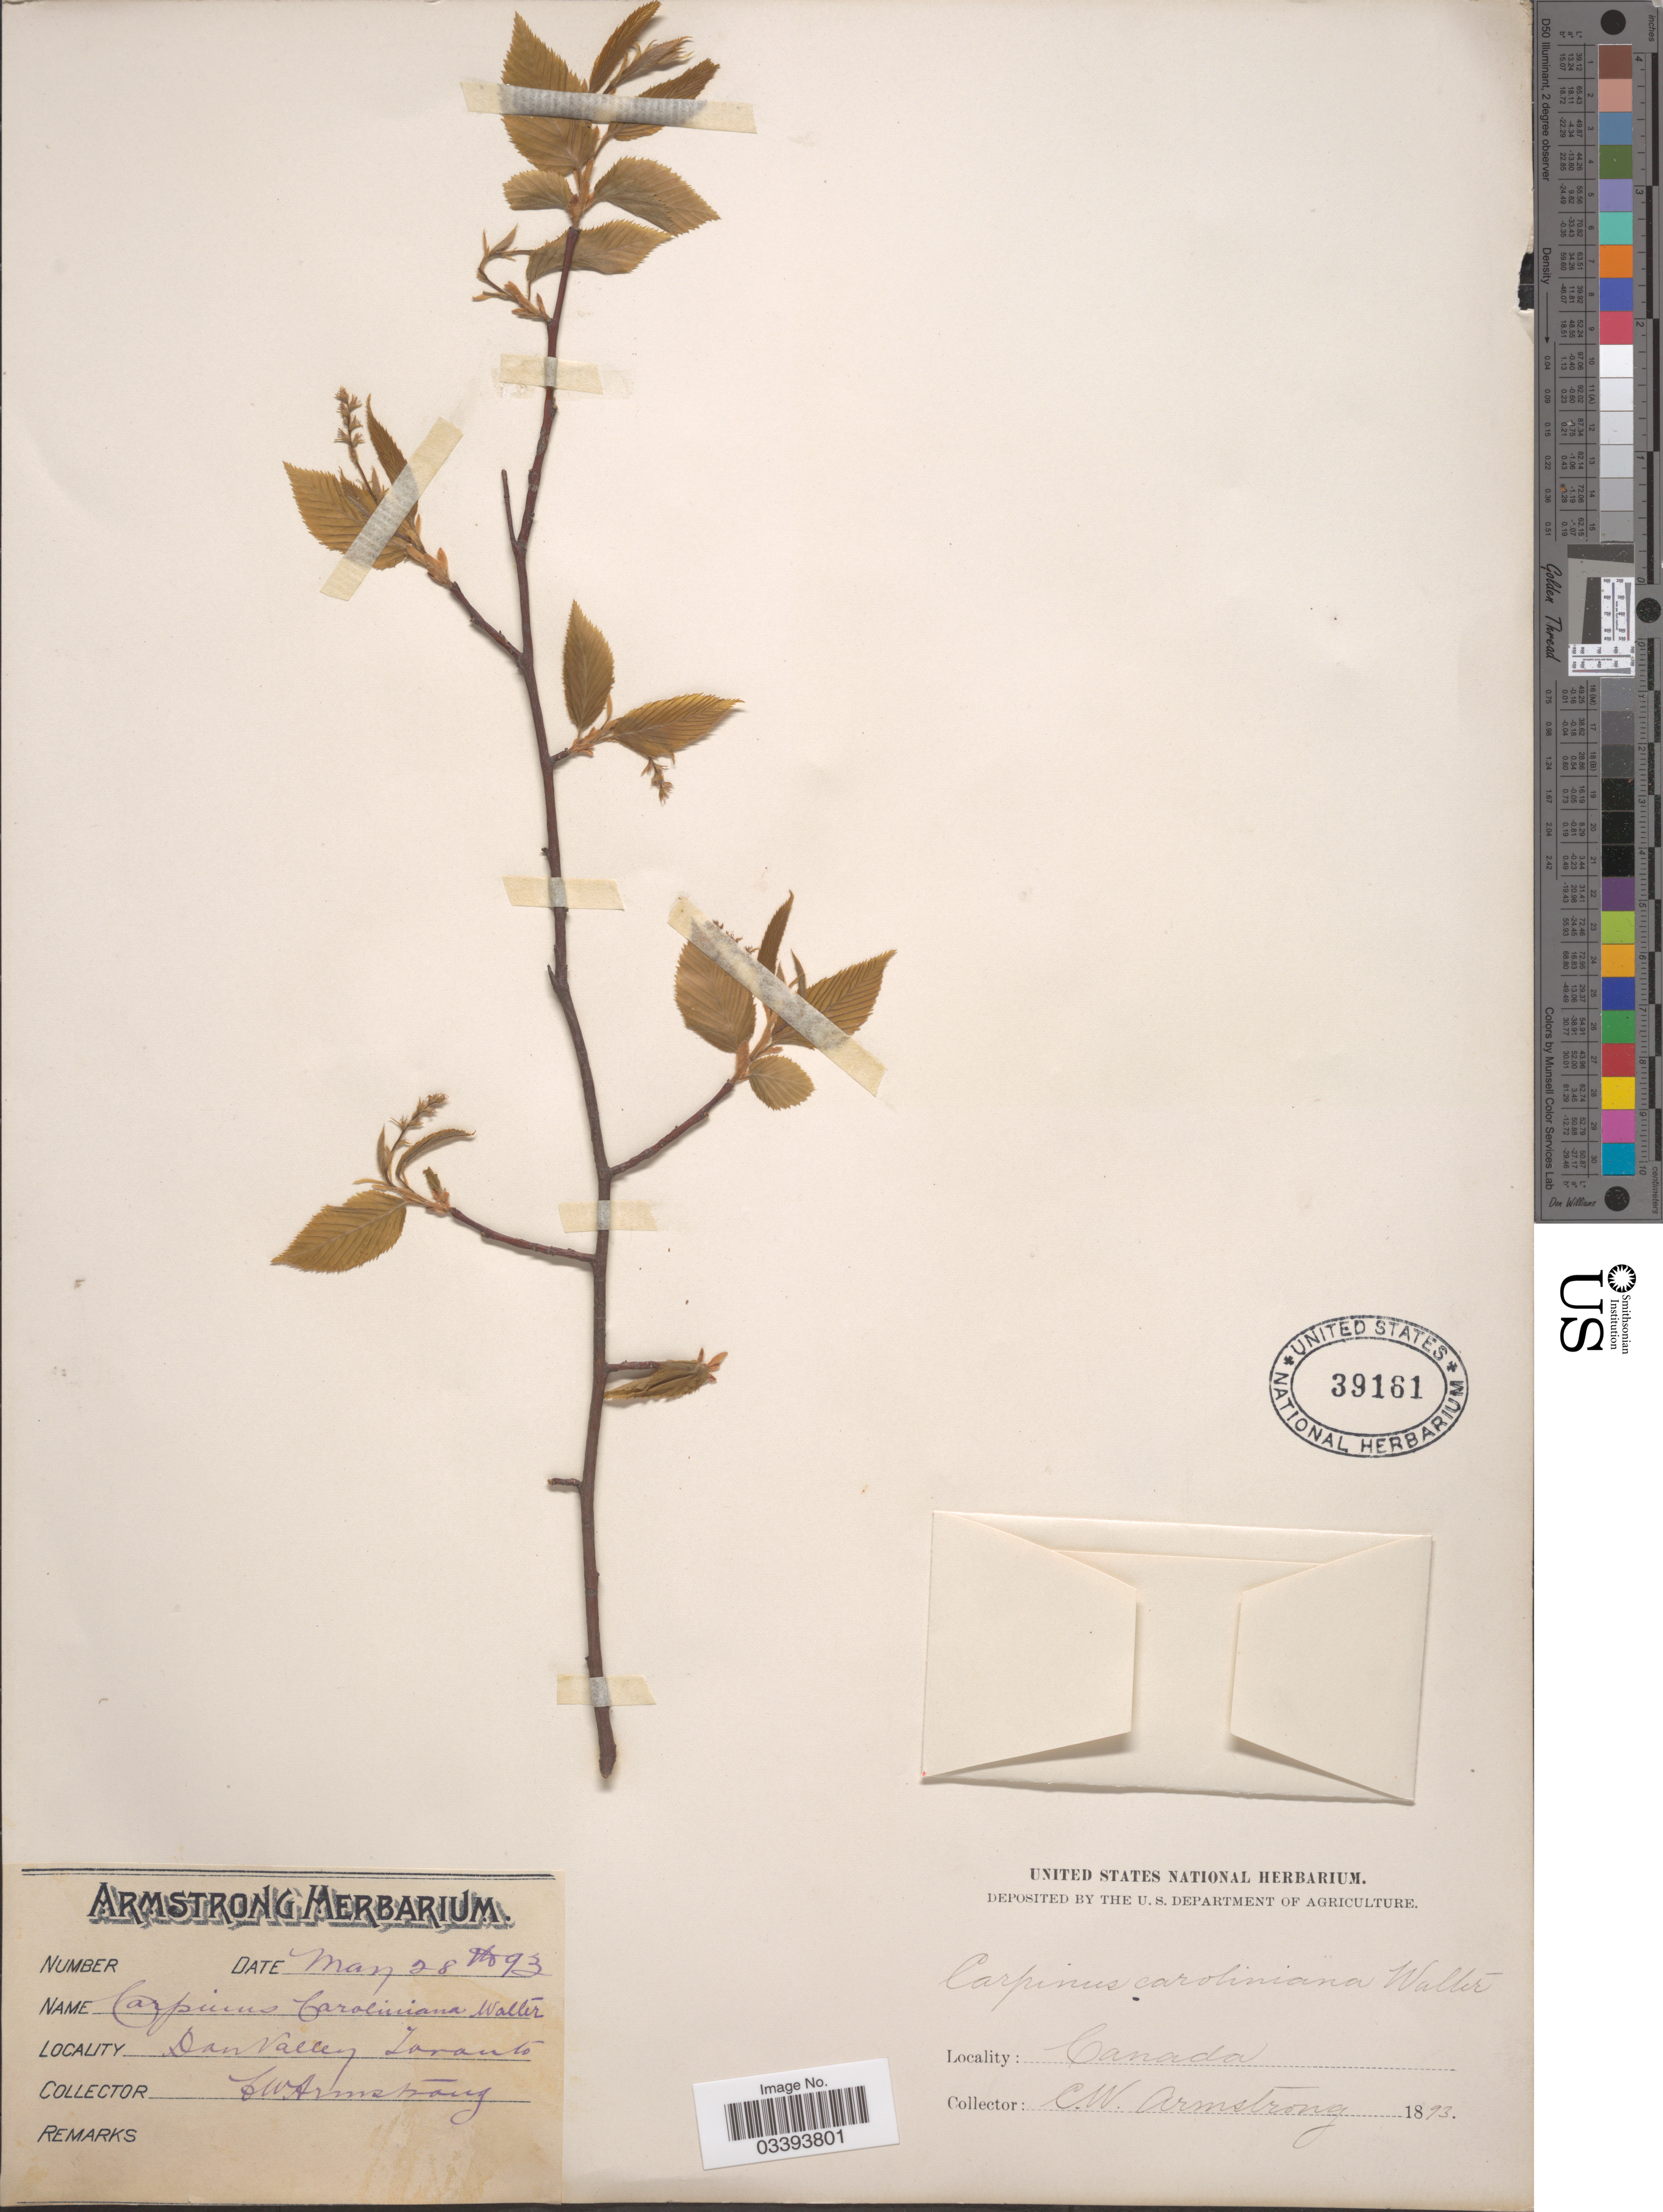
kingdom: Plantae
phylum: Tracheophyta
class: Magnoliopsida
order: Fagales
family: Betulaceae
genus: Carpinus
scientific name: Carpinus caroliniana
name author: Walter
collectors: C. W. Armstrong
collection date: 1893-05-28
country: Canada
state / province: Ontario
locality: Don Valley. Toronto.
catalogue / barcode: US 39161